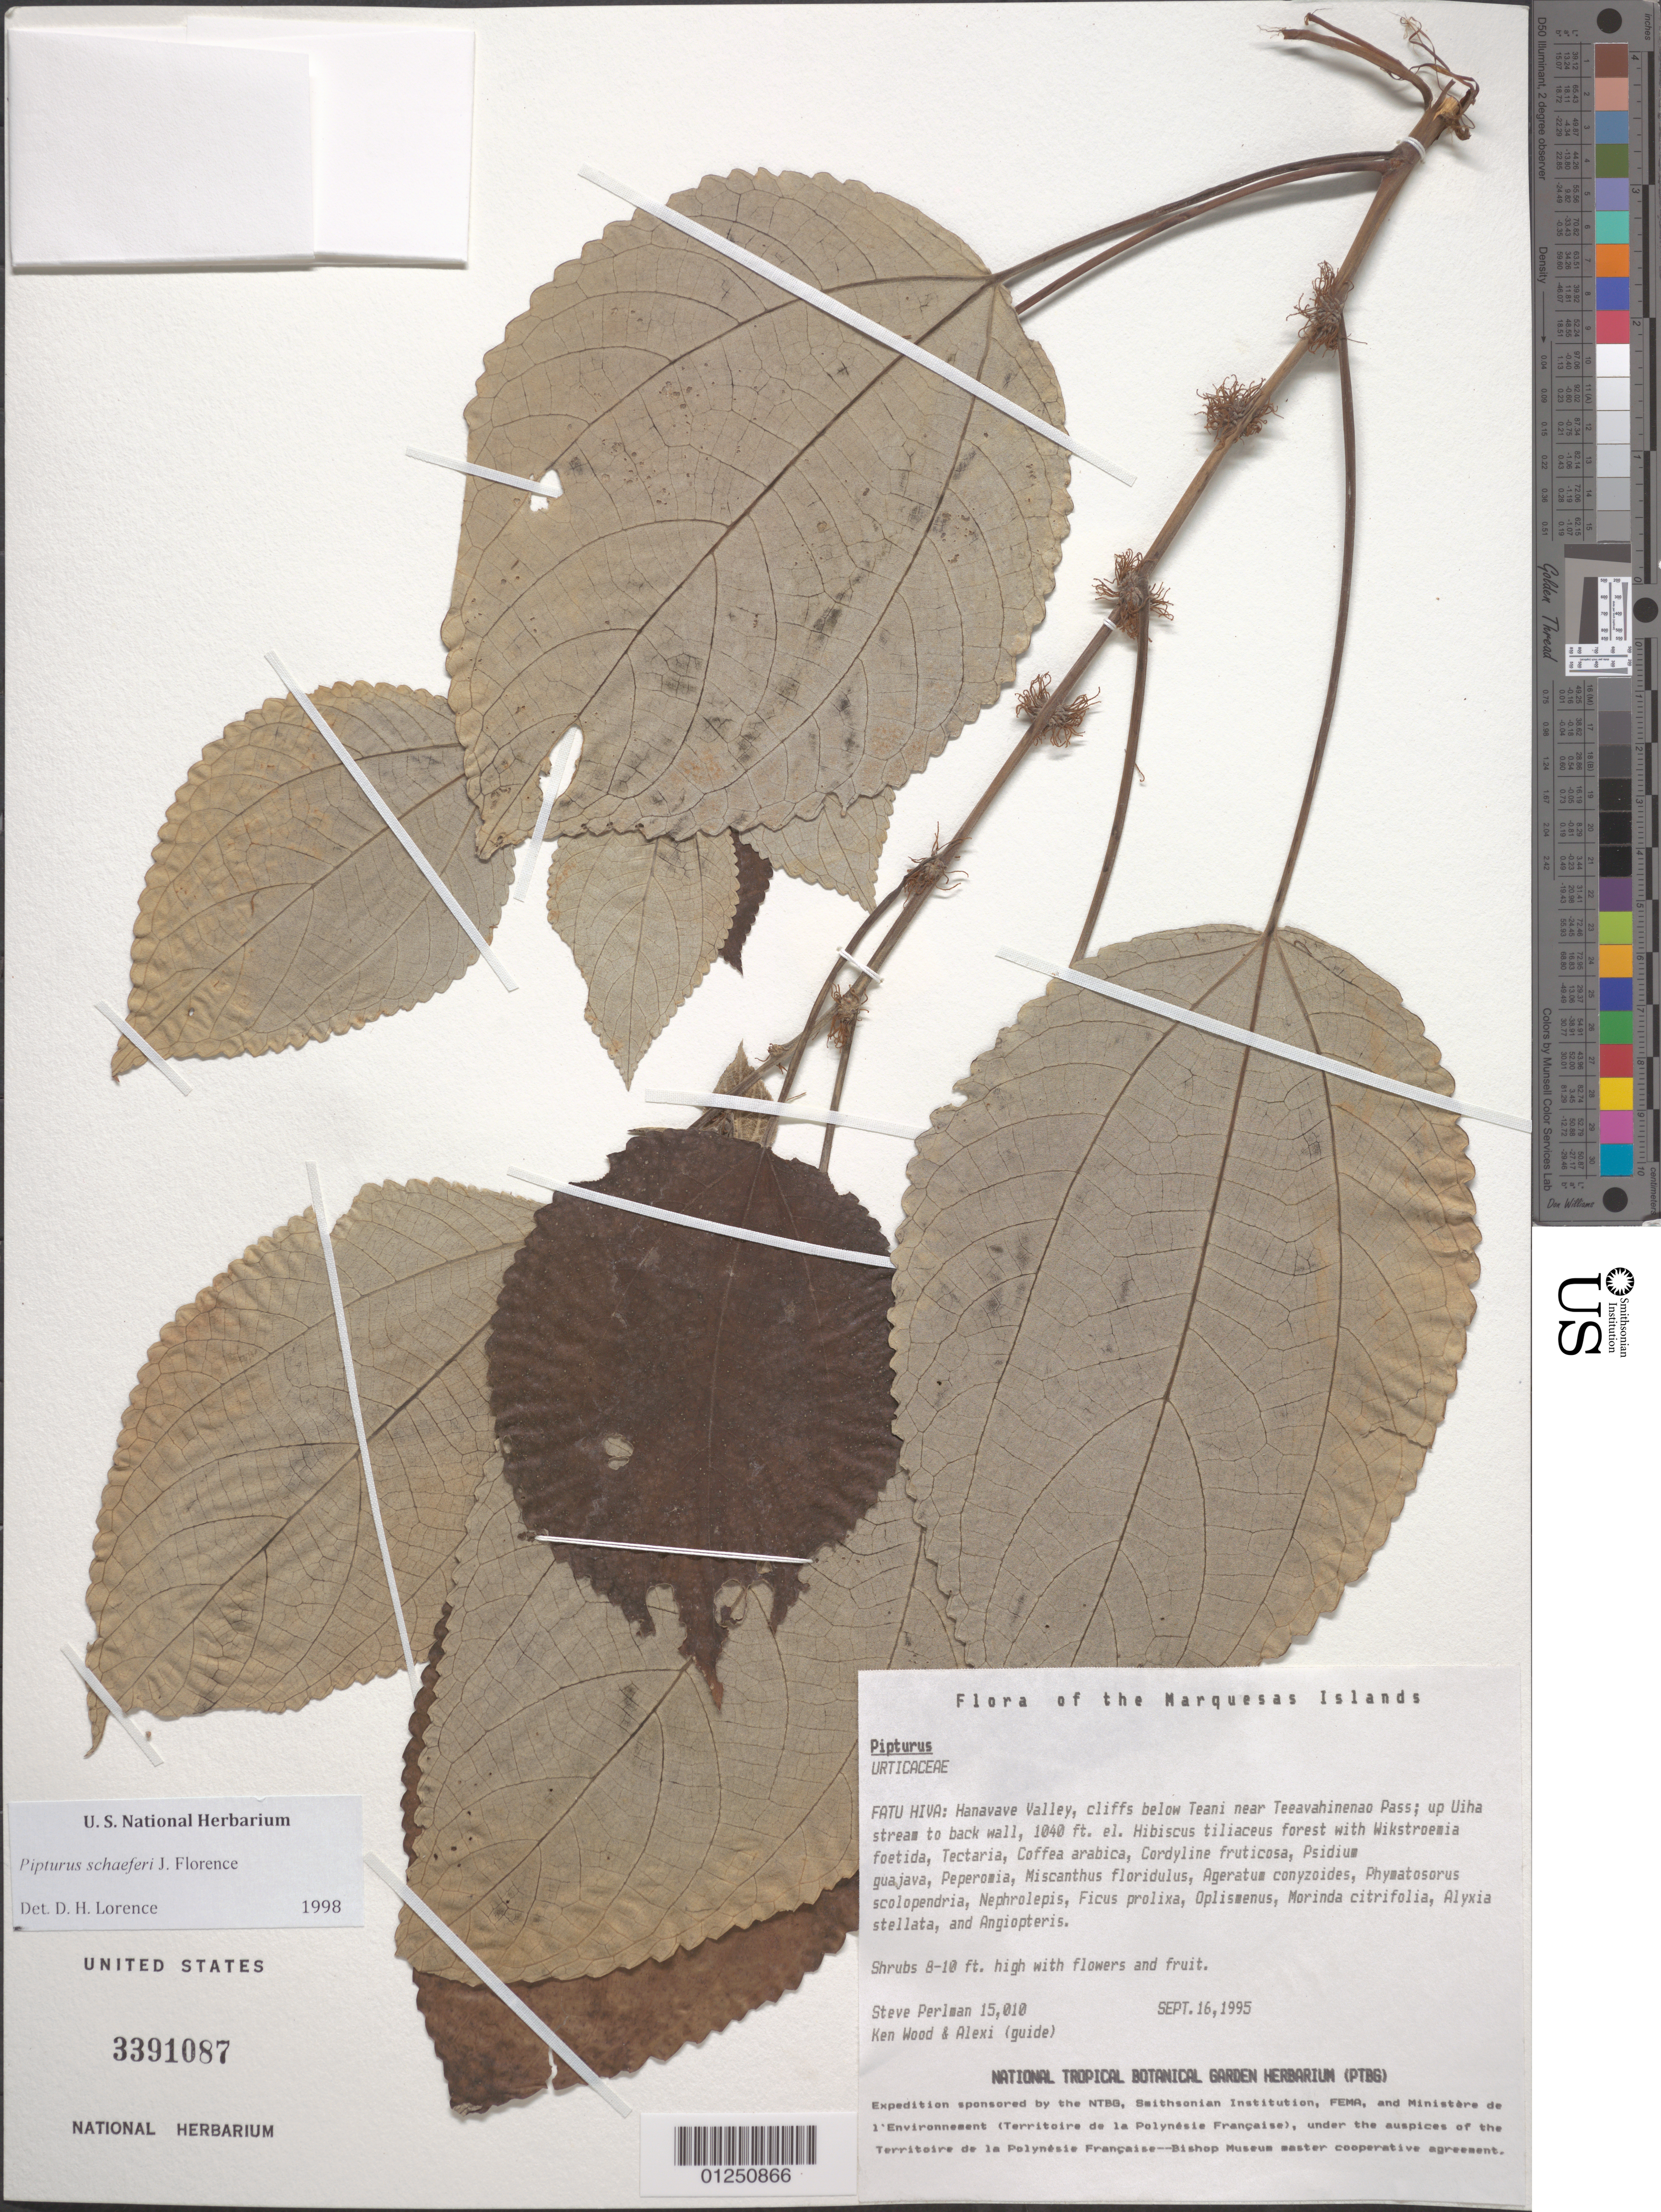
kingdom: Plantae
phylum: Tracheophyta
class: Magnoliopsida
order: Rosales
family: Urticaceae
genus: Pipturus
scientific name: Pipturus schaeferi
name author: J. Florence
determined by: Lorence, David H., (PTBG), National Tropical Botanical Garden (UNITED STATES)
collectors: S. P. Perlman, K. R. Wood & A. (guide)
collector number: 15010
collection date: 1995-09-16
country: French Polynesia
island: Fatu Hiva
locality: Hanavave Valley, cliffs below Teani, near Teeavahinenao Pass, up Uiha stream to back wall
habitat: In Hibiscus tiliaceus forest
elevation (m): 317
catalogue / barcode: US 3391087